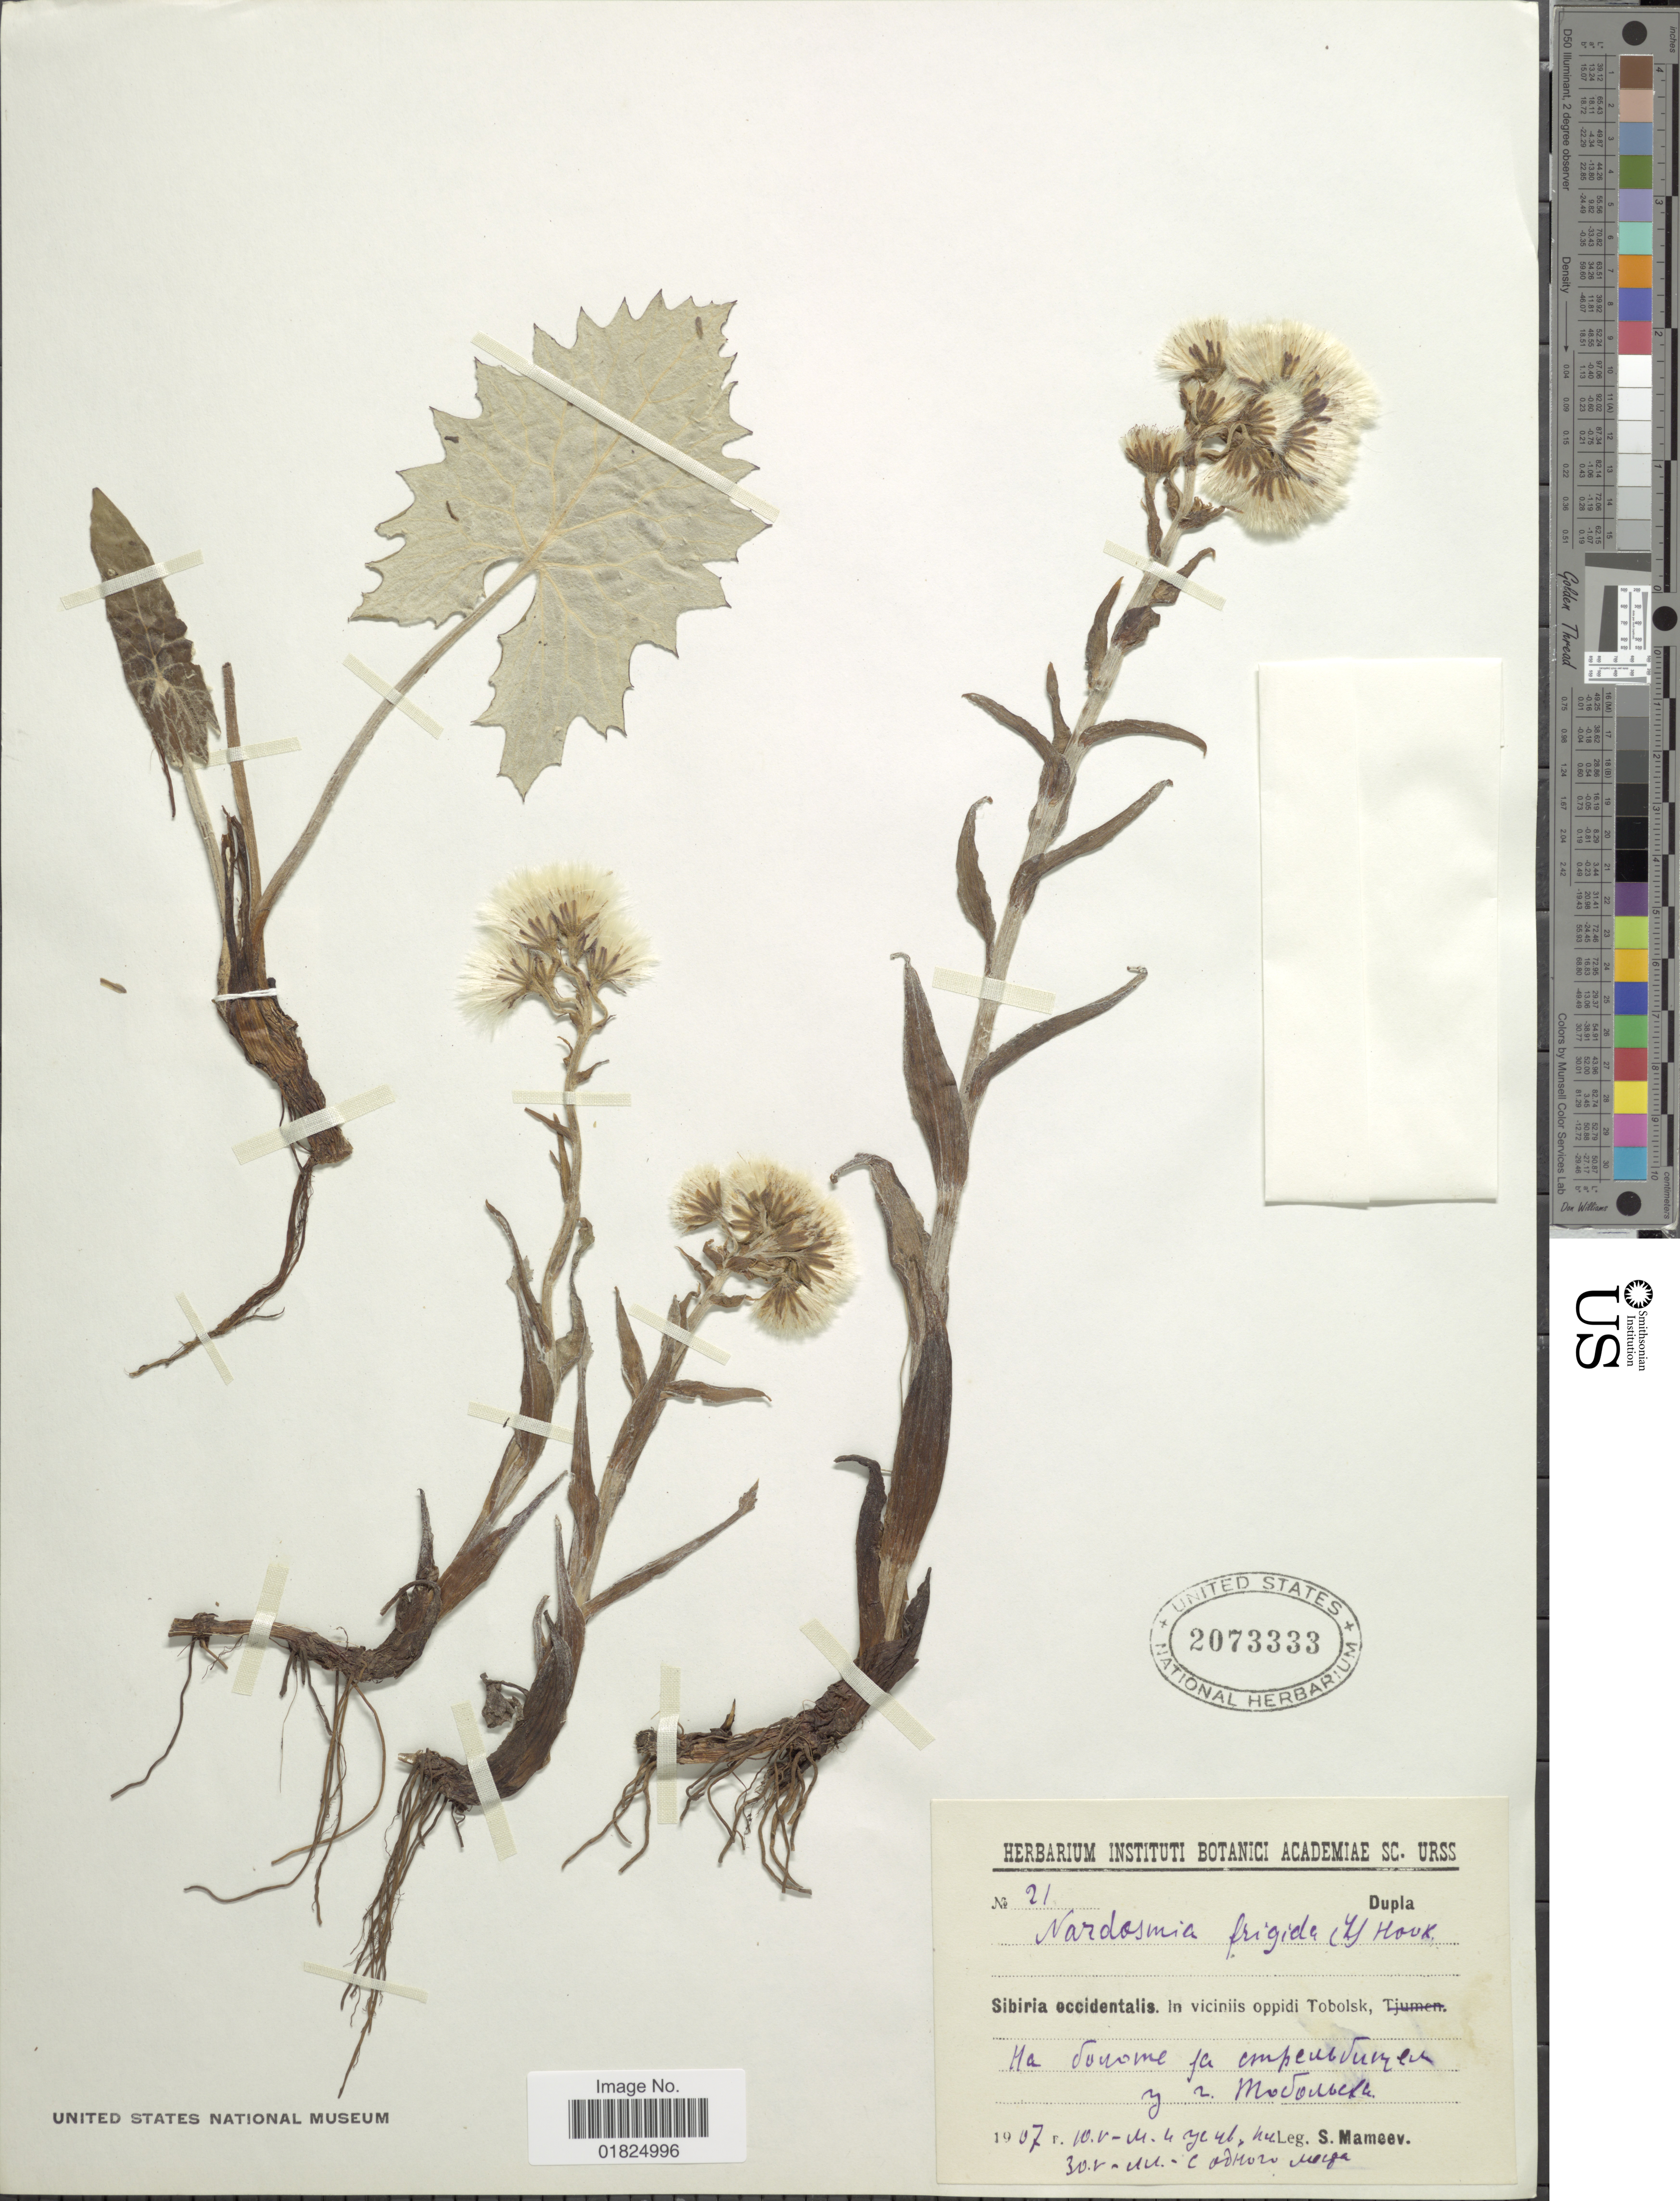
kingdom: Plantae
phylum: Tracheophyta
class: Magnoliopsida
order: Asterales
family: Asteraceae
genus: Petasites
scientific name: Petasites frigidus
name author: (L.) Fr.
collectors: S. Mameev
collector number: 21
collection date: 1907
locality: Sibiria occidentalis. In vicinis oppidi Tobolsk, Ha Touome fa [illegible text]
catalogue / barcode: US 2073333